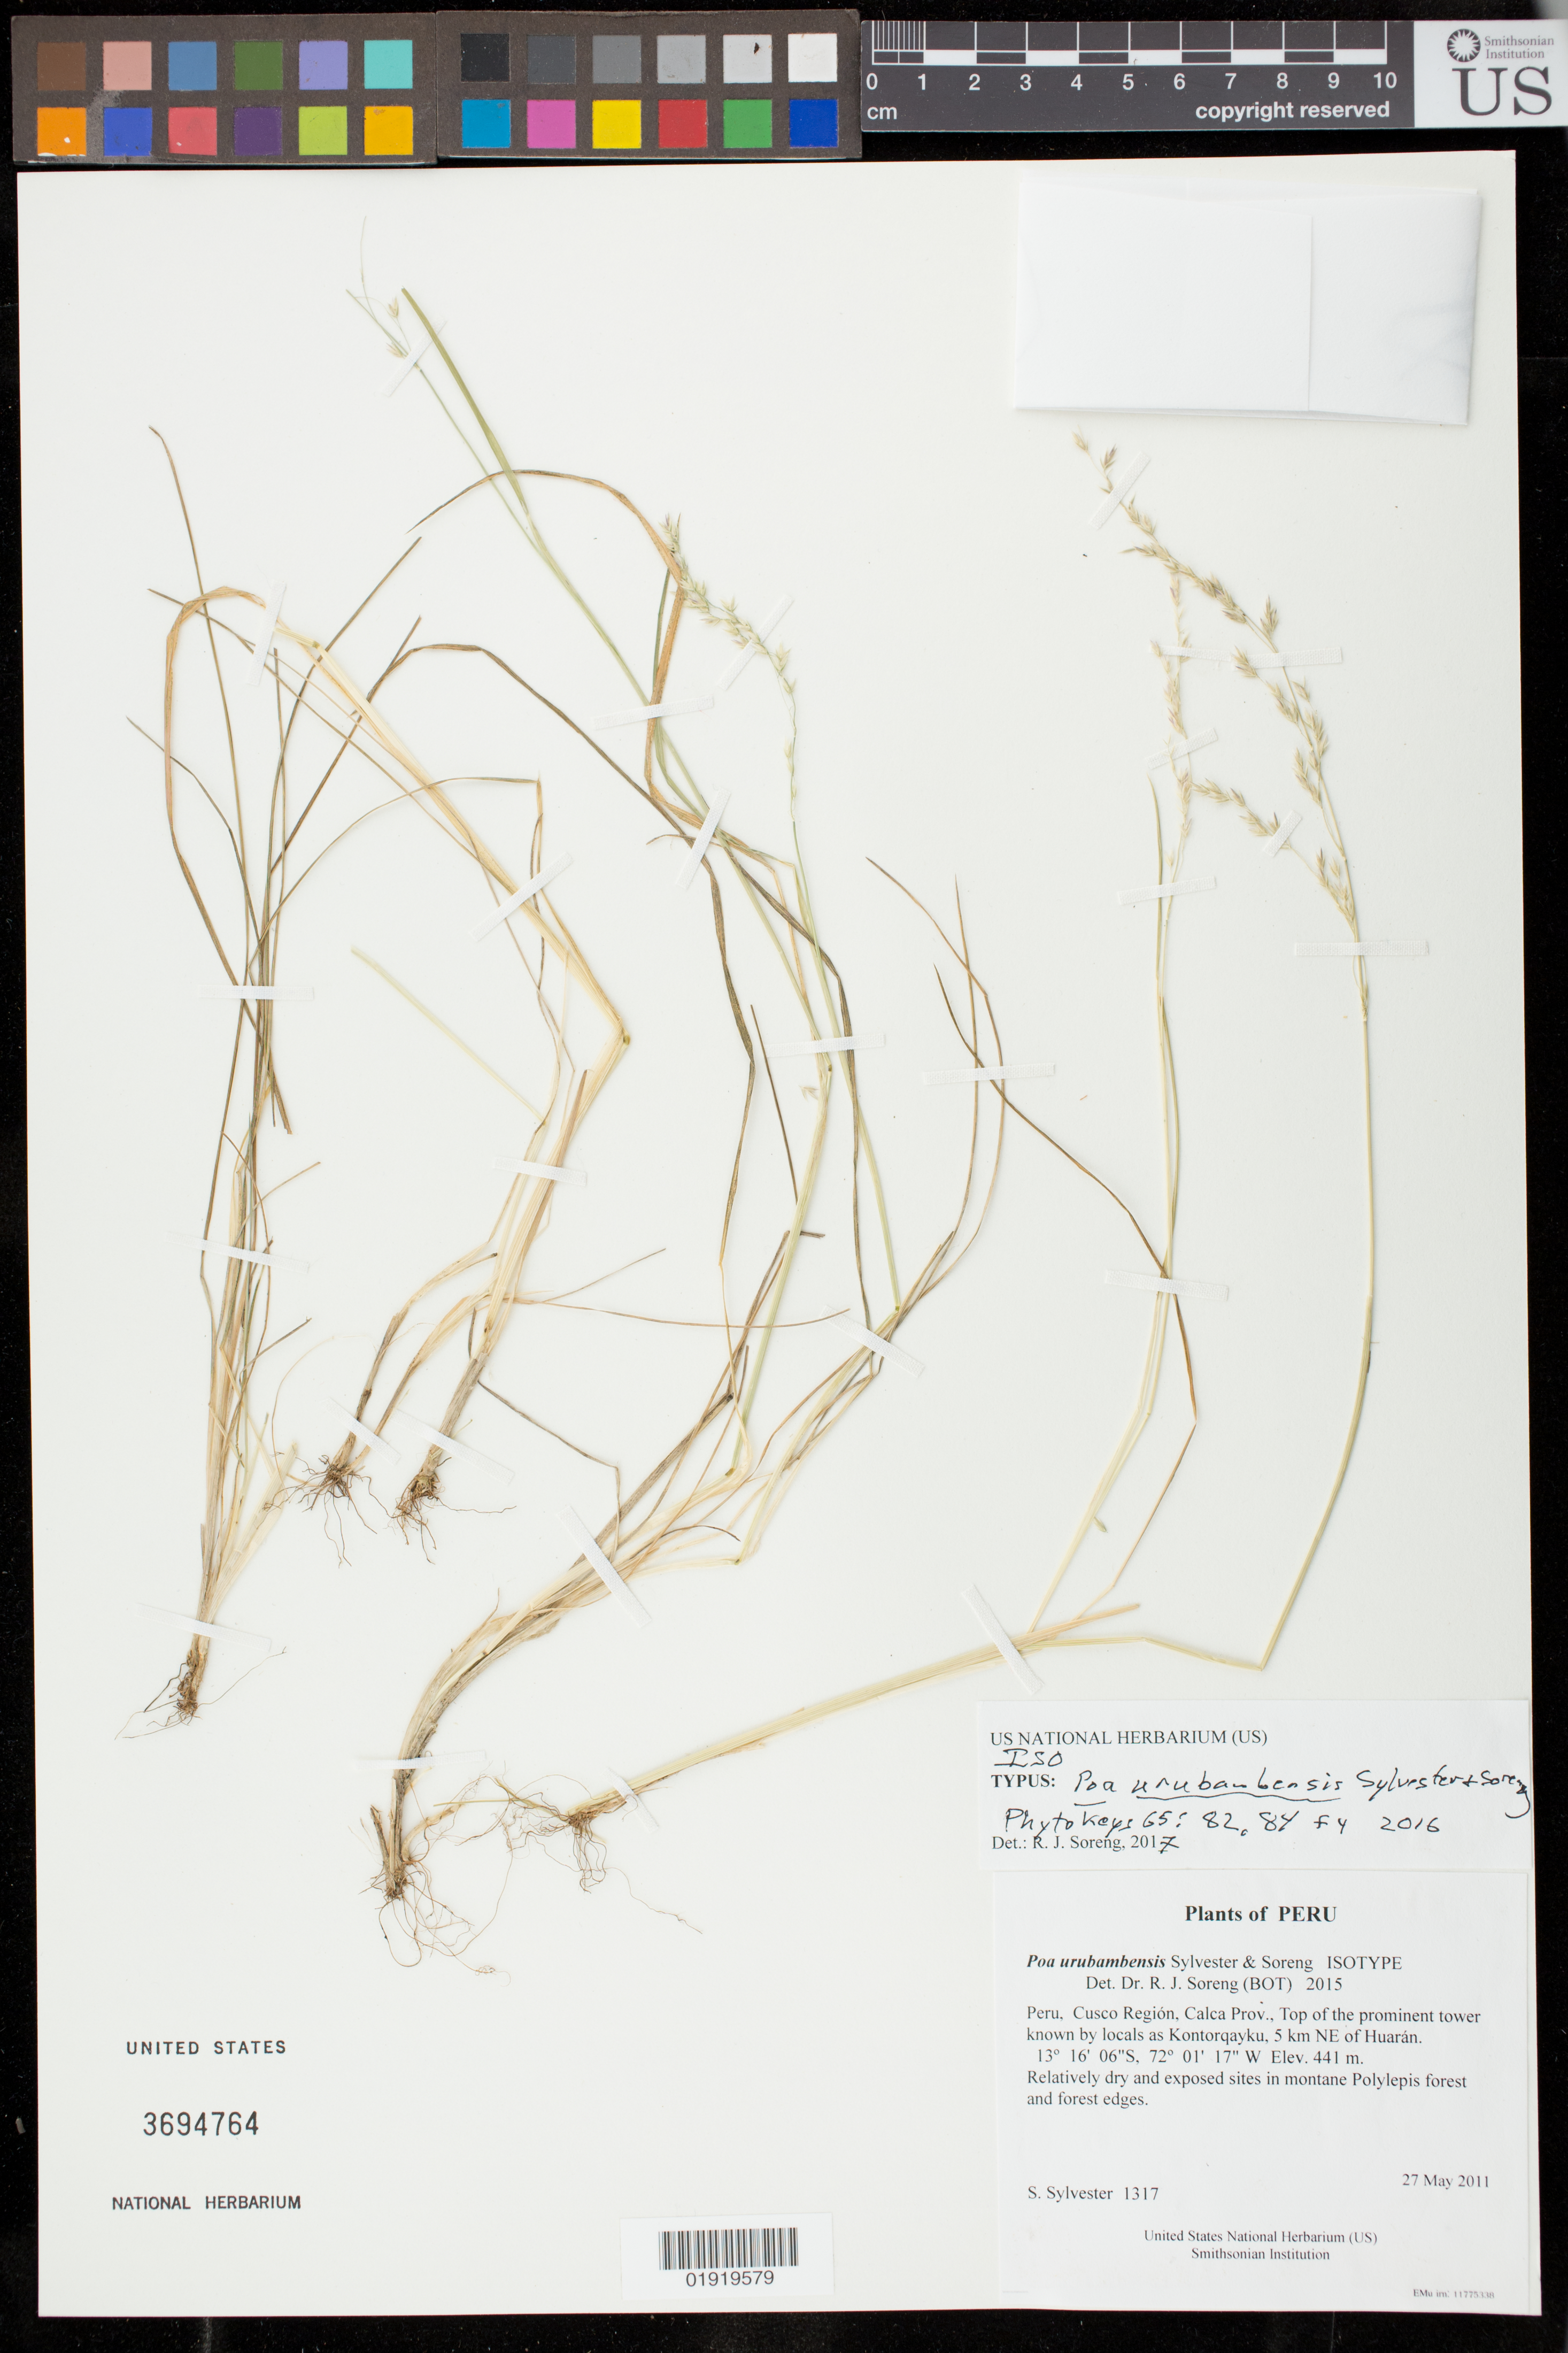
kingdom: Plantae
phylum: Tracheophyta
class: Liliopsida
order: Poales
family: Poaceae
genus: Poa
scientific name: Poa urubambensis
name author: Sylvester & Soreng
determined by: Soreng, Robert J., Research Associate (BOT), Smithsonian Institution - National Museum of Natural History (UNITED STATES)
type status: Isotype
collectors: S. P. Sylvester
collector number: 1317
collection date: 2011-05-27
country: Peru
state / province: Cusco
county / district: Calca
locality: Distr. Calca, Top of the prominent tower known by locals as 'Kontorqayku', 5 km NE of Huarán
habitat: Relatively dry and exposed sites in montane Polylepis forest and forest edges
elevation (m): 4401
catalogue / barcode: US 3694764